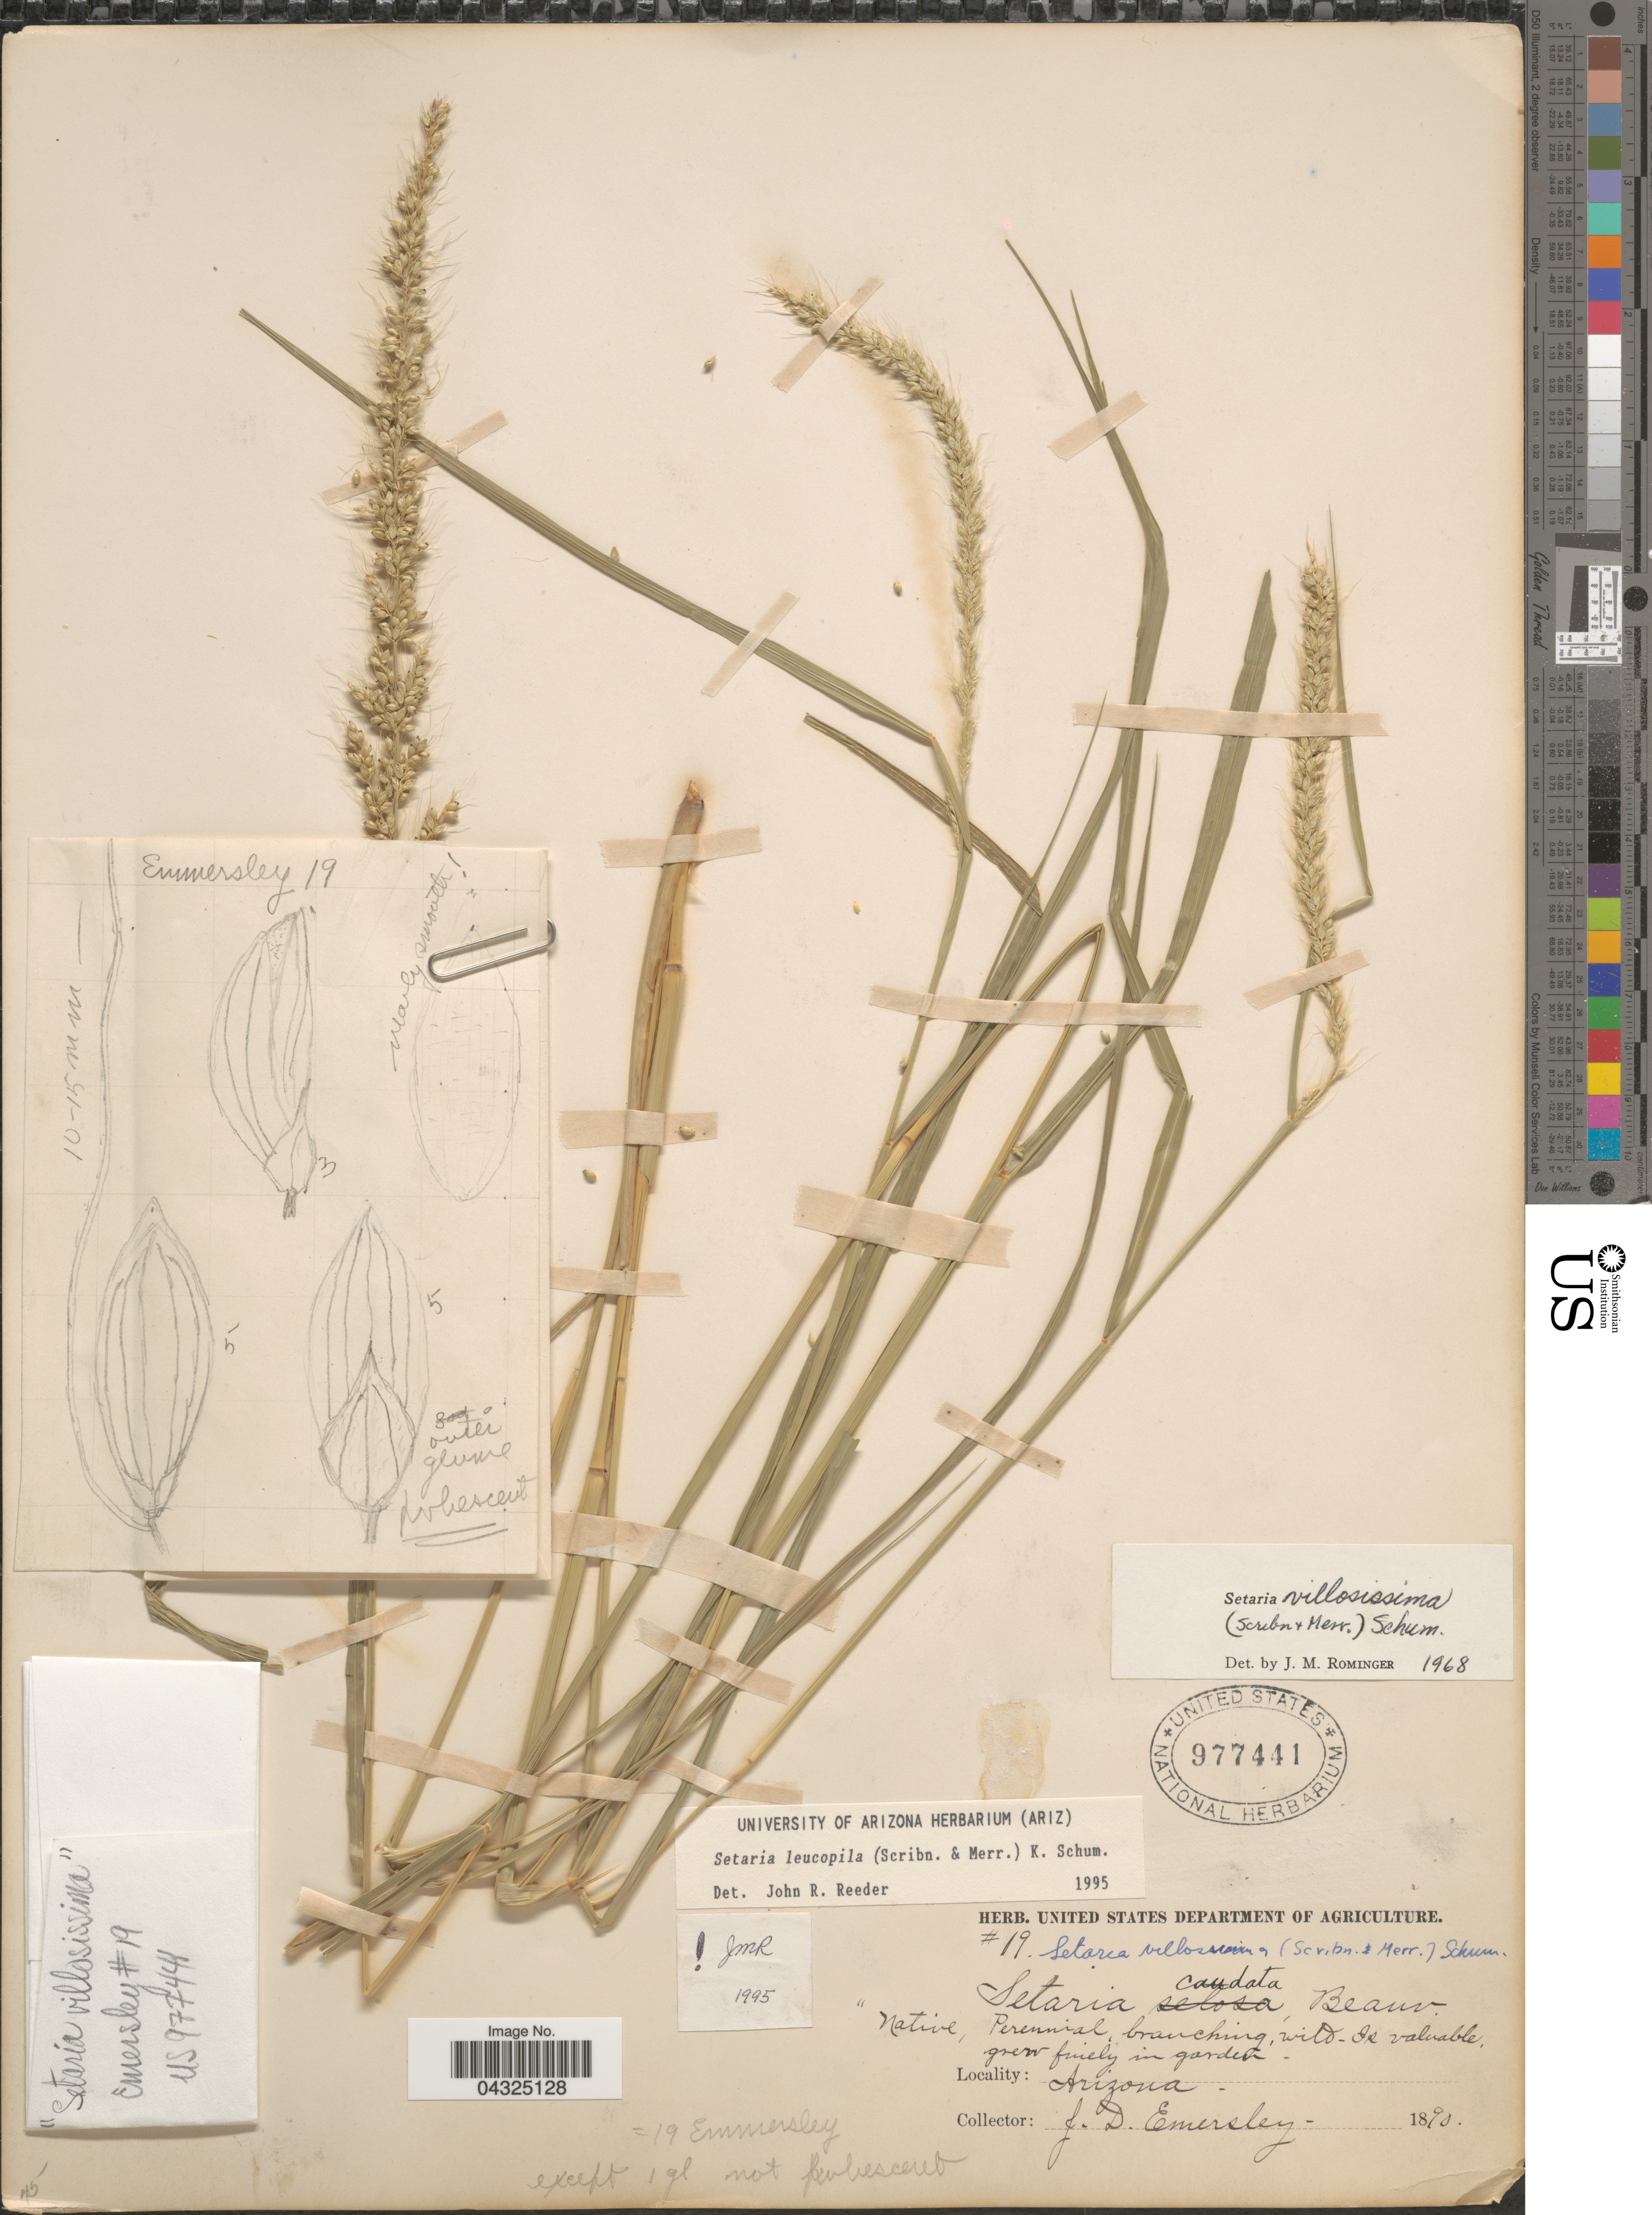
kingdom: Plantae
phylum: Tracheophyta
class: Liliopsida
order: Poales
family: Poaceae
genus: Setaria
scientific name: Setaria leucopila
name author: (Scribn. & Merr.) K. Schum.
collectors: J. Emersley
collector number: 19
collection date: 1890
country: United States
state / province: Arizona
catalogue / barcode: US 977441